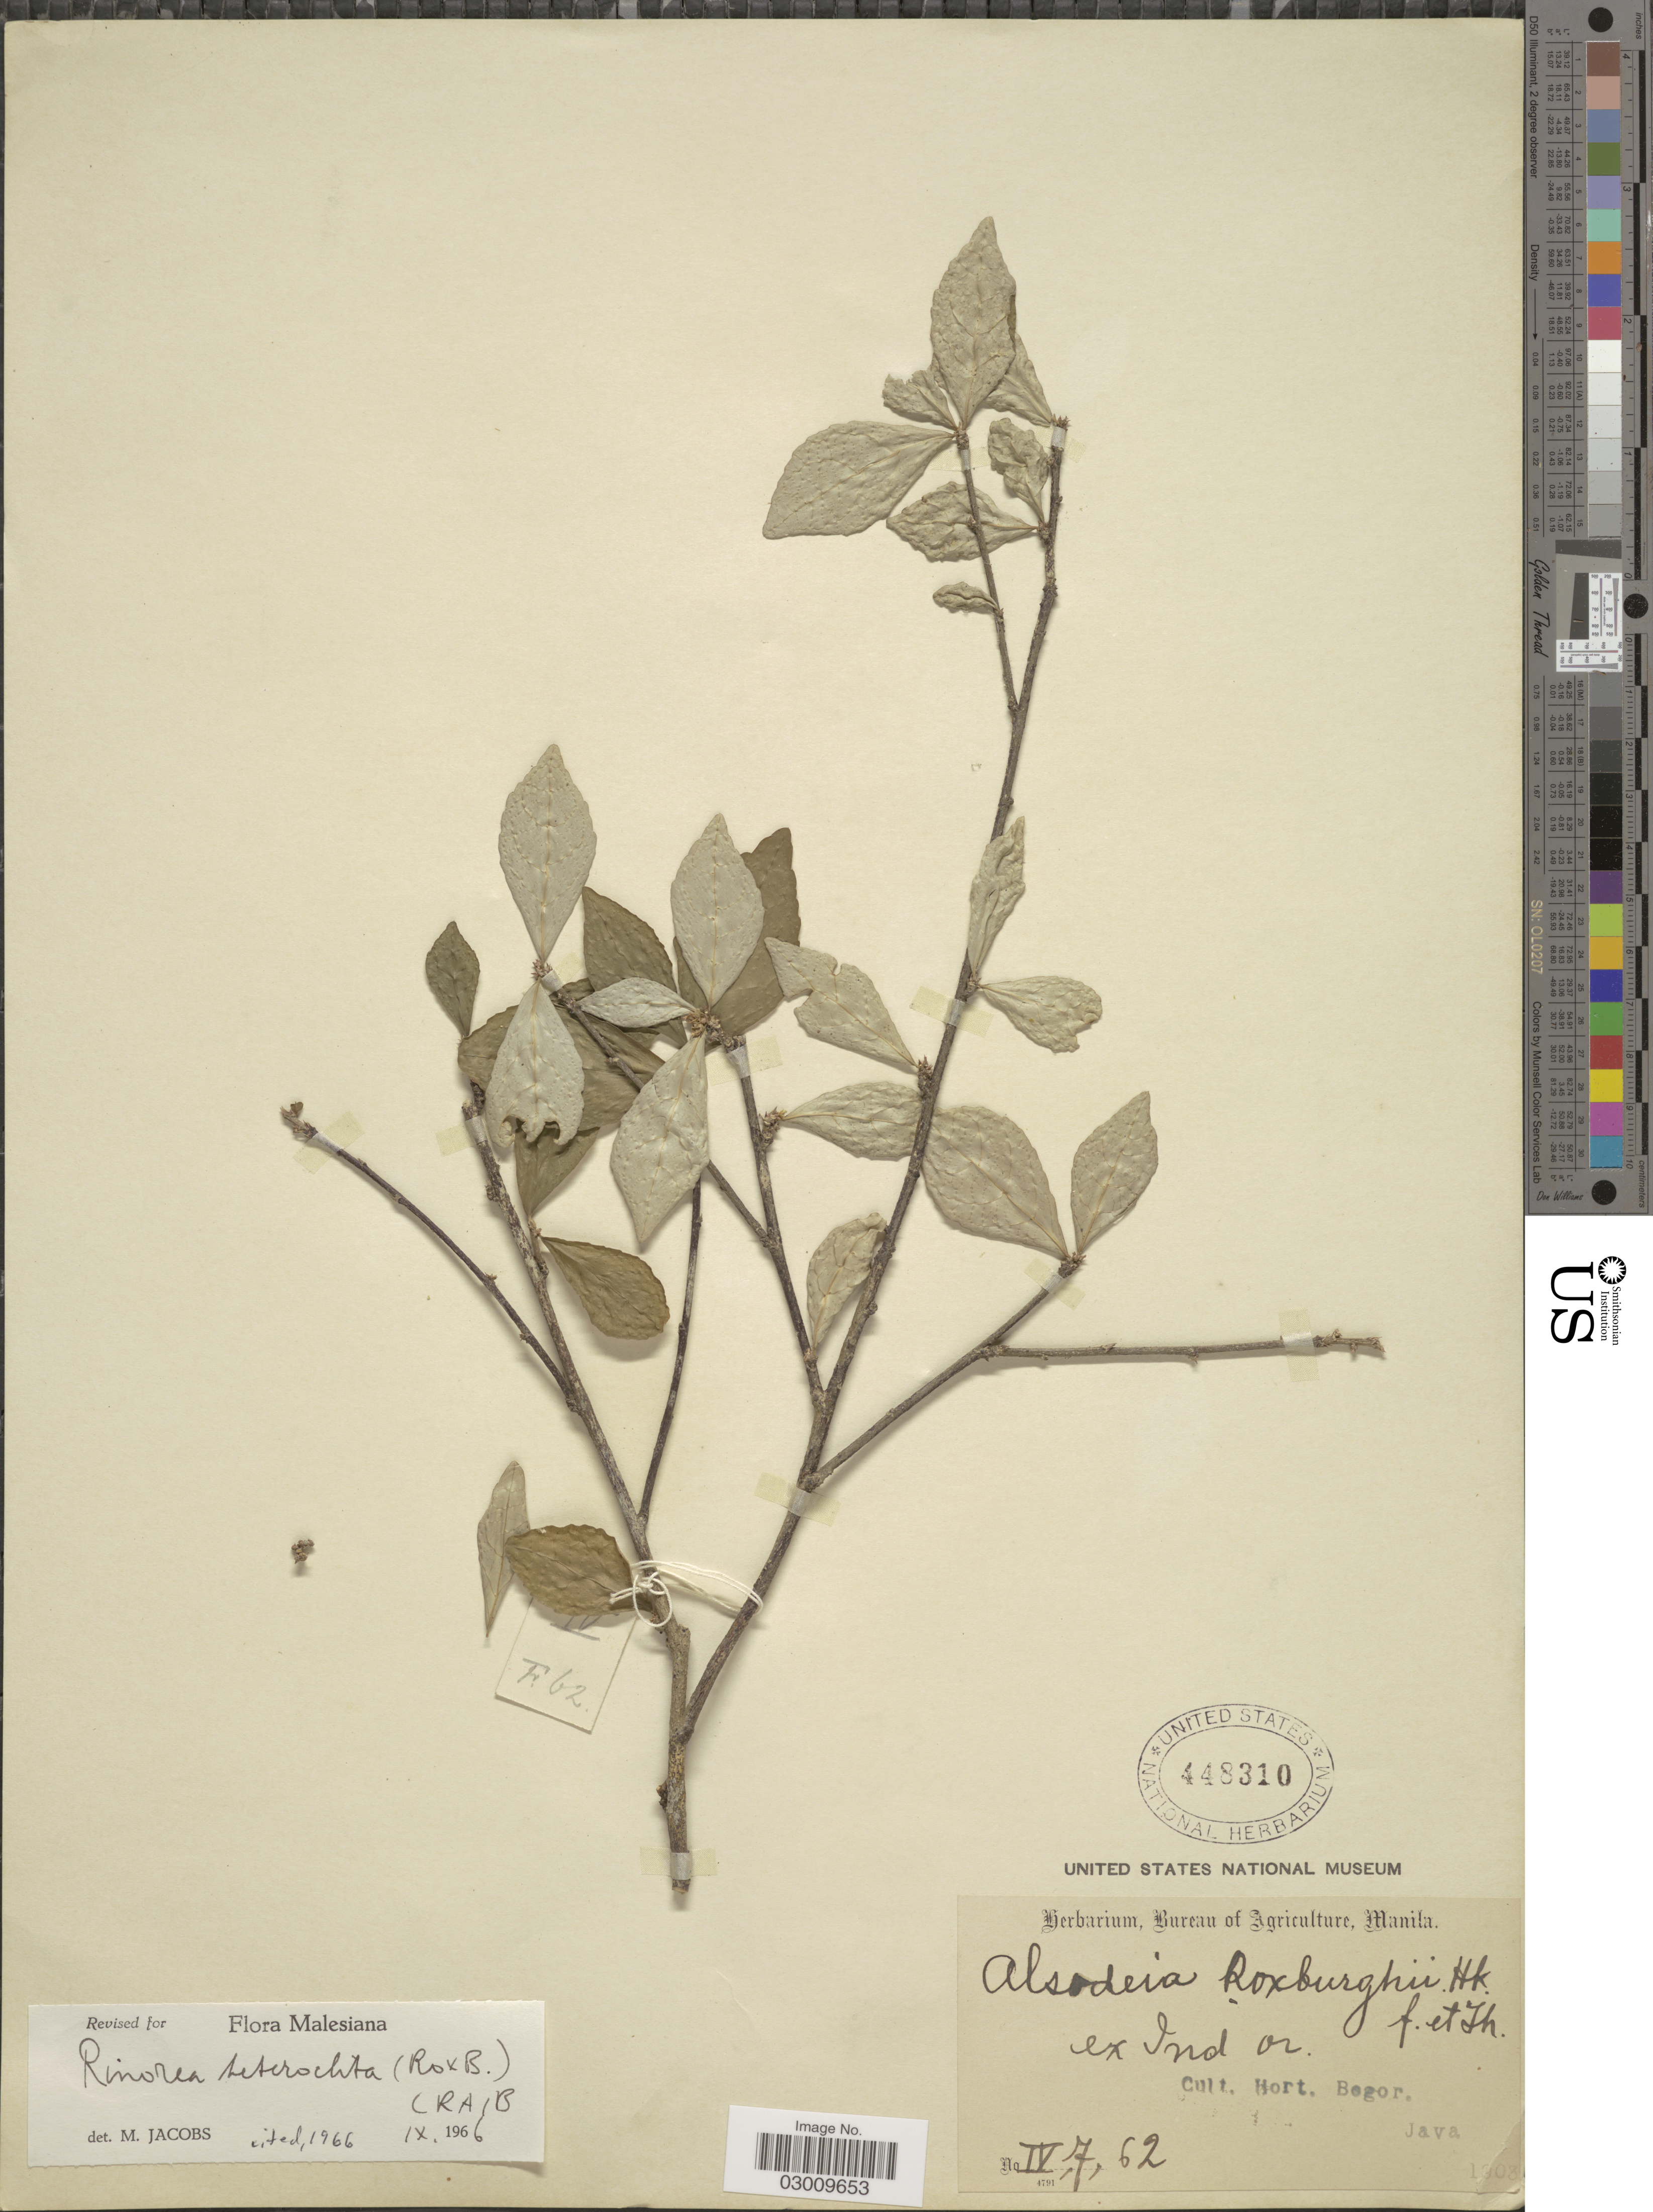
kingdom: Plantae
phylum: Tracheophyta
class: Magnoliopsida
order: Malpighiales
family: Violaceae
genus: Rinorea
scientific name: Rinorea heteroclita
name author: Craib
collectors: Ex herb. Bureau of Agriculture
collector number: IV,7,62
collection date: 1903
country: Indonesia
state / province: Java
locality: Hort. Bogor. Ex Indi or [unsure placement]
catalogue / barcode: US 448310